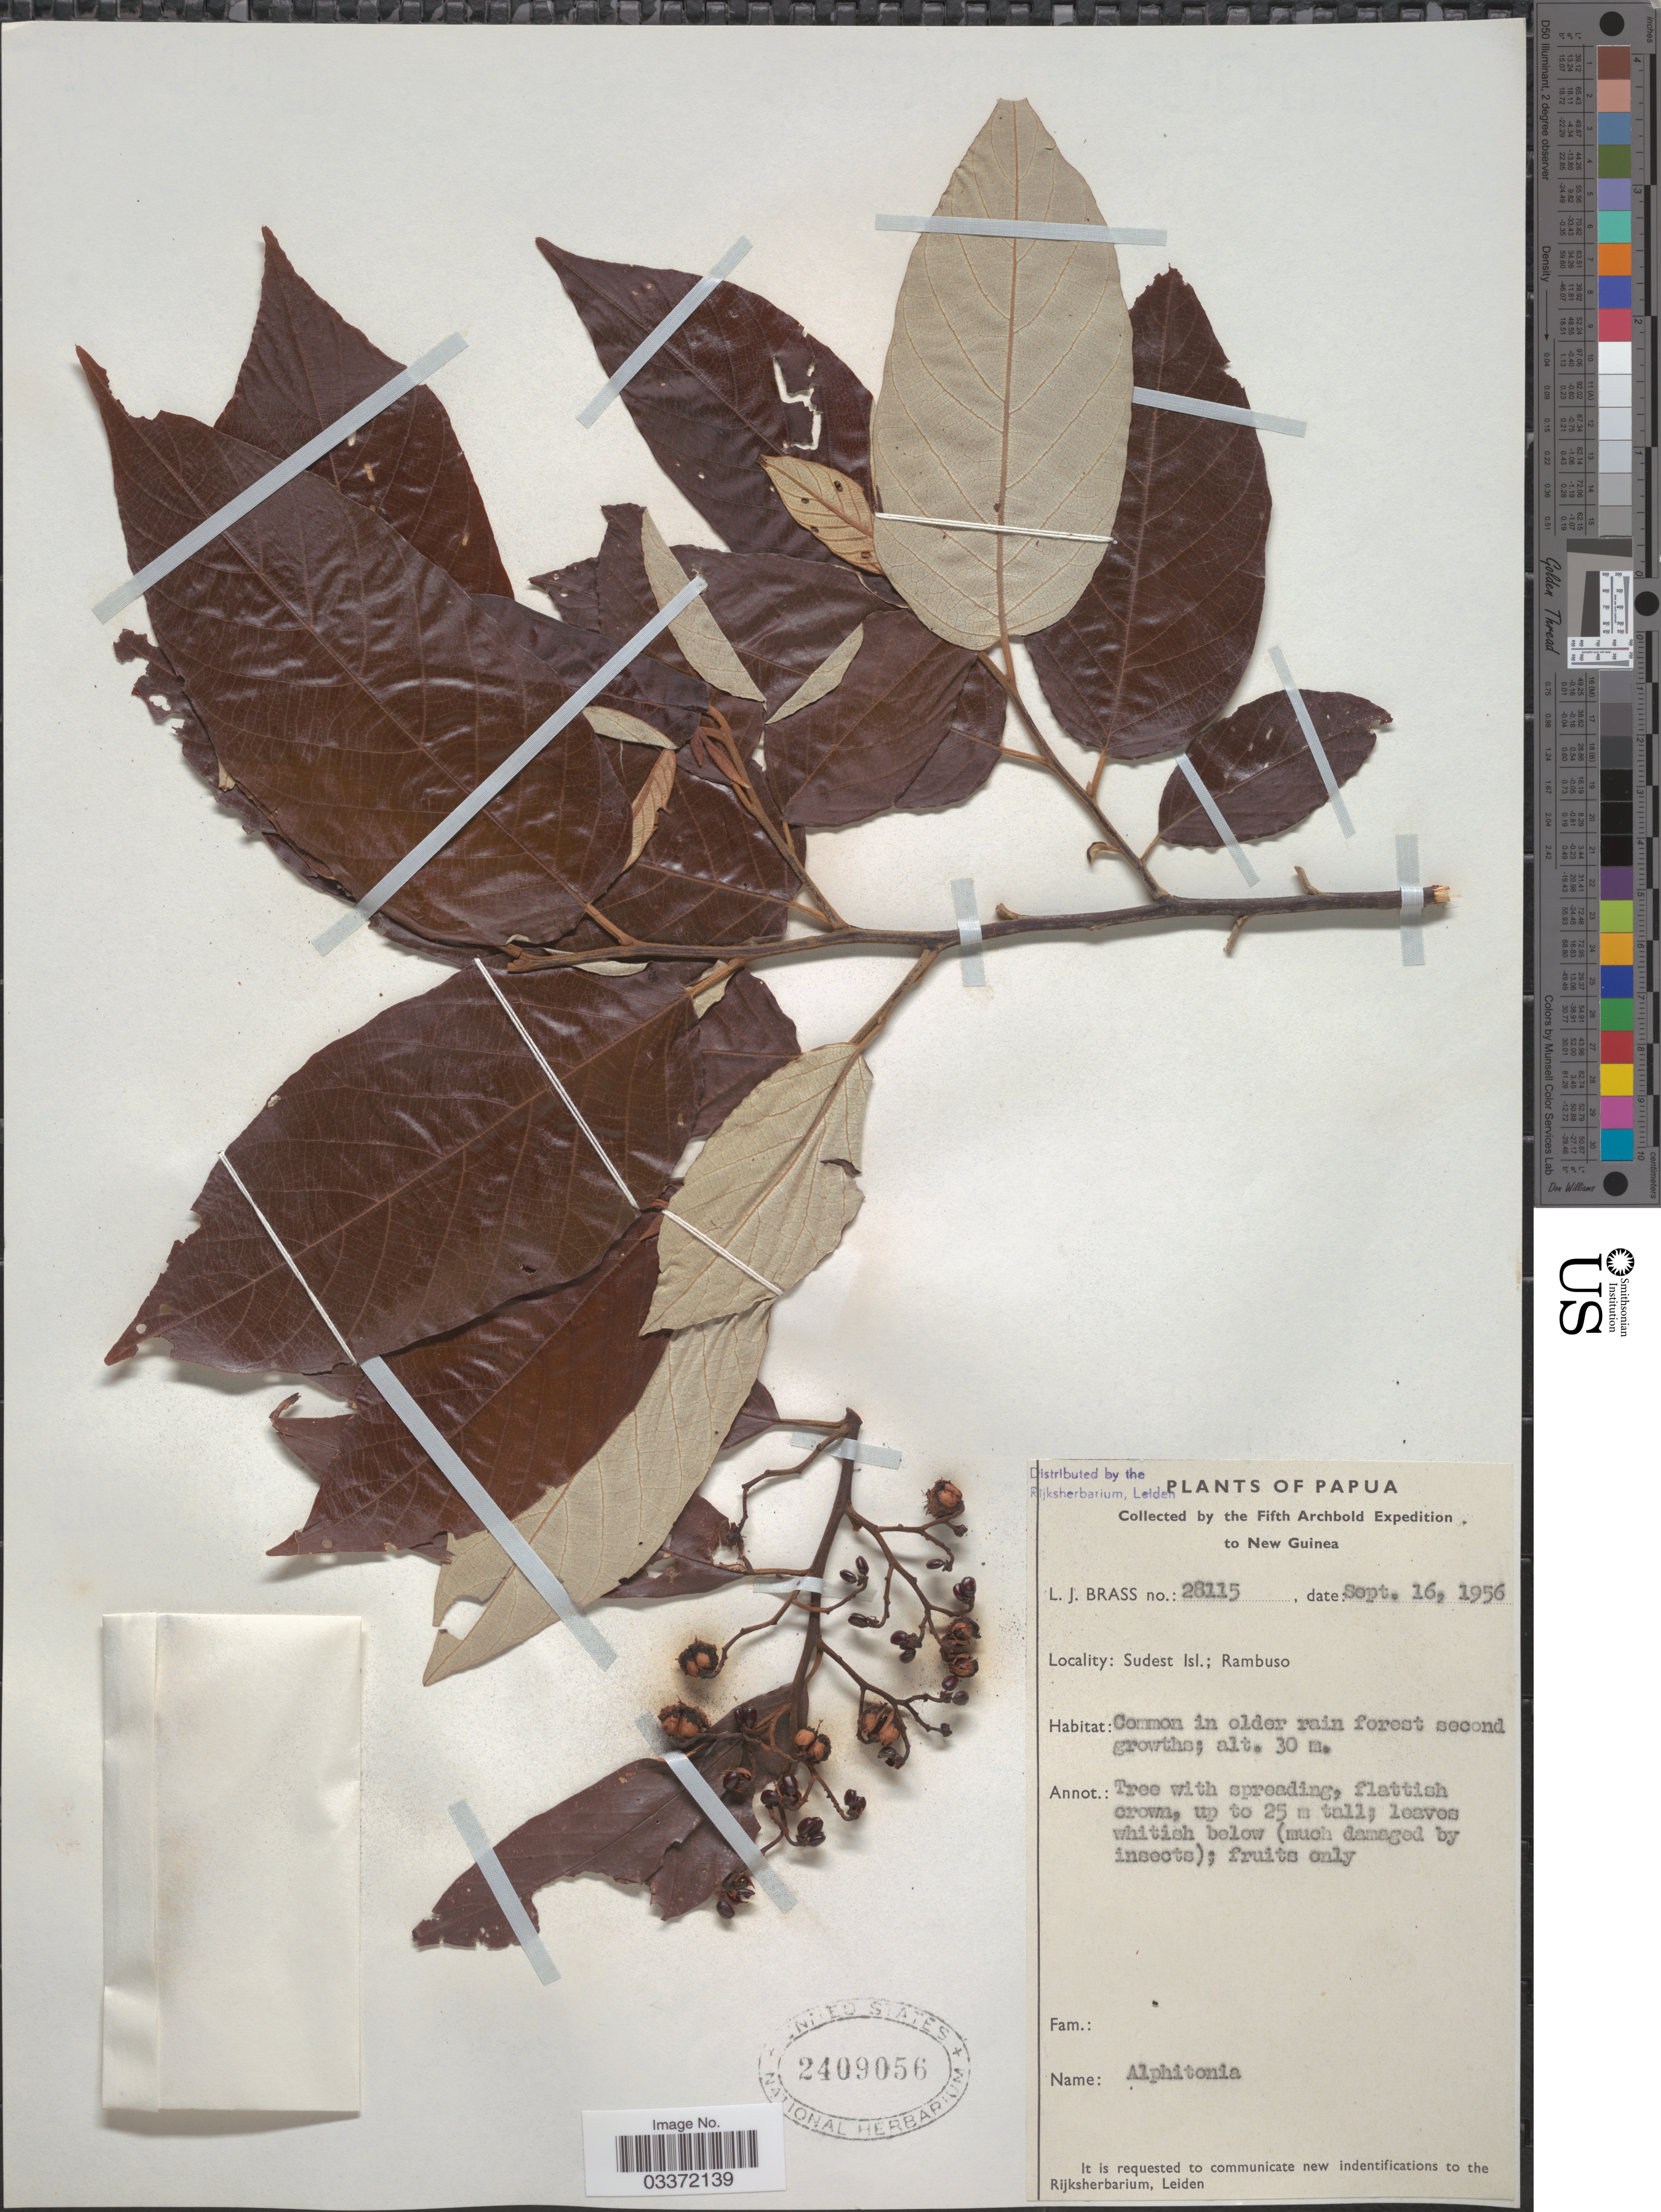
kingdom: Plantae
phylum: Tracheophyta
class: Magnoliopsida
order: Rosales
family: Rhamnaceae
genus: Alphitonia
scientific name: Alphitonia sp.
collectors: L. J. Brass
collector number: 28115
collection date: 1956-09-16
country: Papua New Guinea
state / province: Milne Bay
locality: Papua, New Guinea, Sudest Isl.; Rambuso.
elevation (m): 30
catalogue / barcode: US 2409056